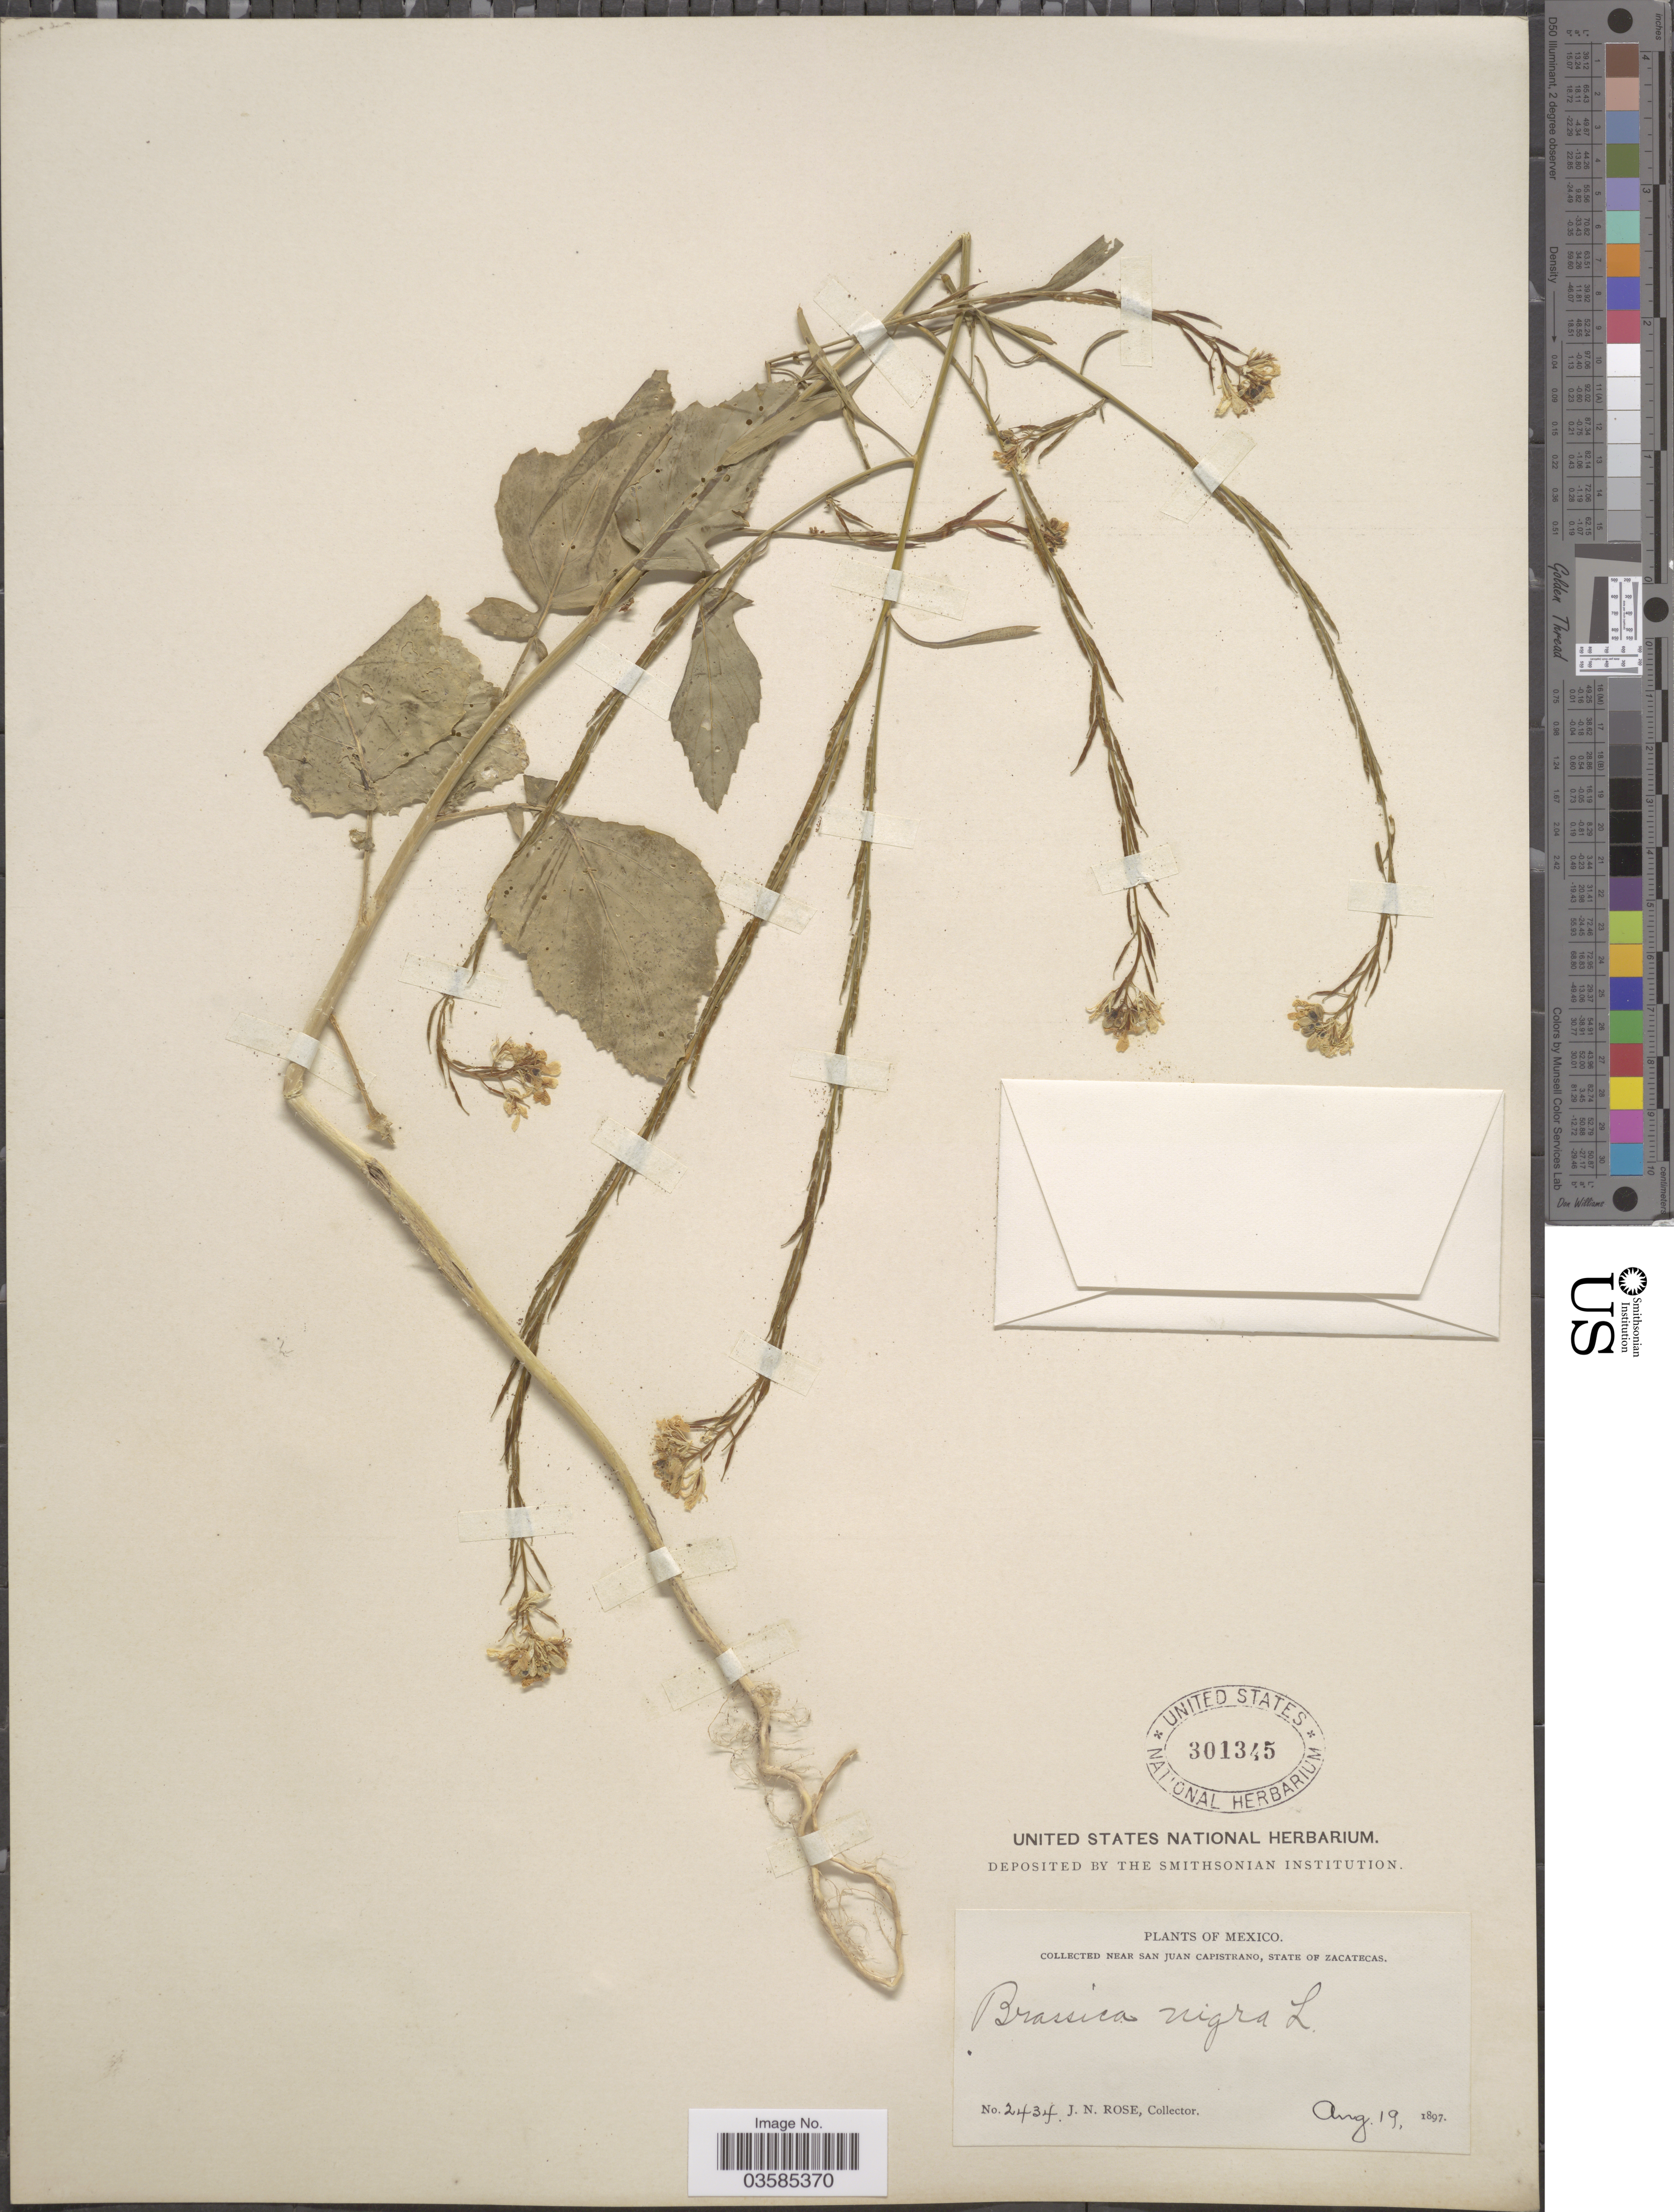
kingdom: Plantae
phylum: Tracheophyta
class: Magnoliopsida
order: Brassicales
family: Brassicaceae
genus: Brassica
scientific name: Brassica nigra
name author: (L.) W.D.J. Koch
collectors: J. N. Rose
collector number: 2434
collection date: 1897-08-19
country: Mexico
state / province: Zacatecas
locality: Near San Juan Capistrano.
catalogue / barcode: US 301345